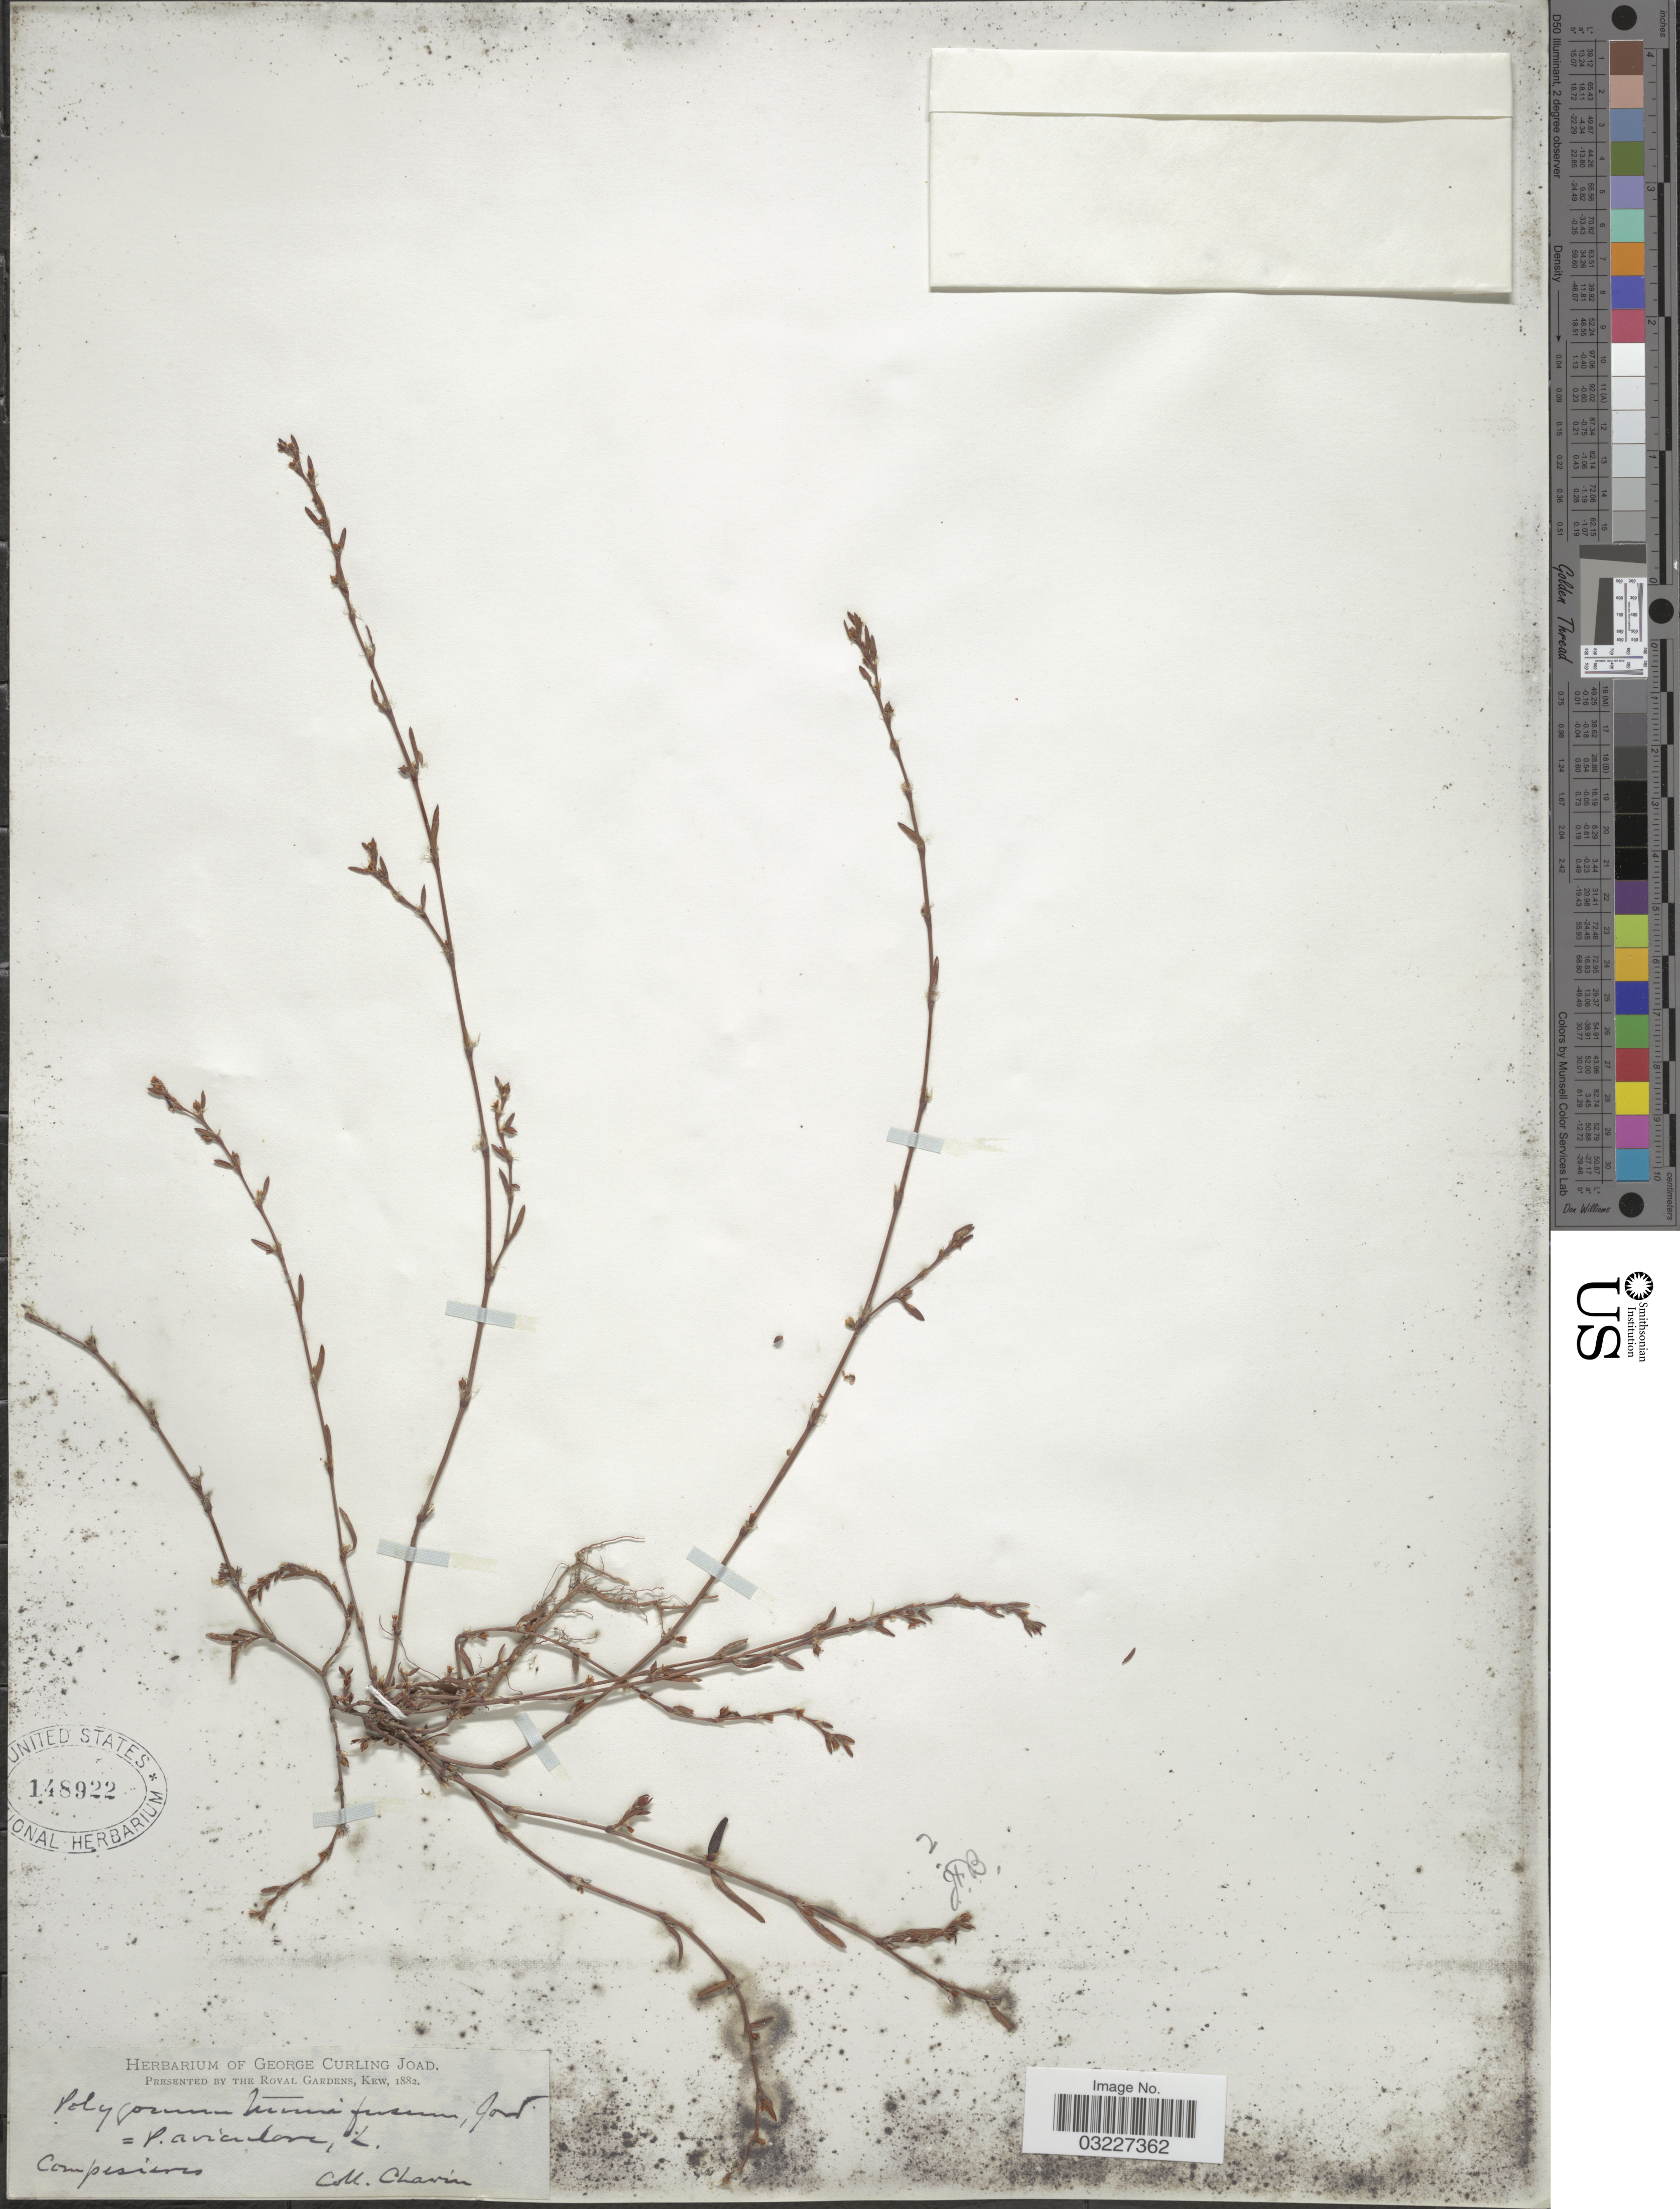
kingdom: Plantae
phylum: Tracheophyta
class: Magnoliopsida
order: Caryophyllales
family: Polygonaceae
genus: Polygonum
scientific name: Polygonum aviculare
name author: L.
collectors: -. Chavin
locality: Campesium. [interpreted]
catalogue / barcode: US 148922